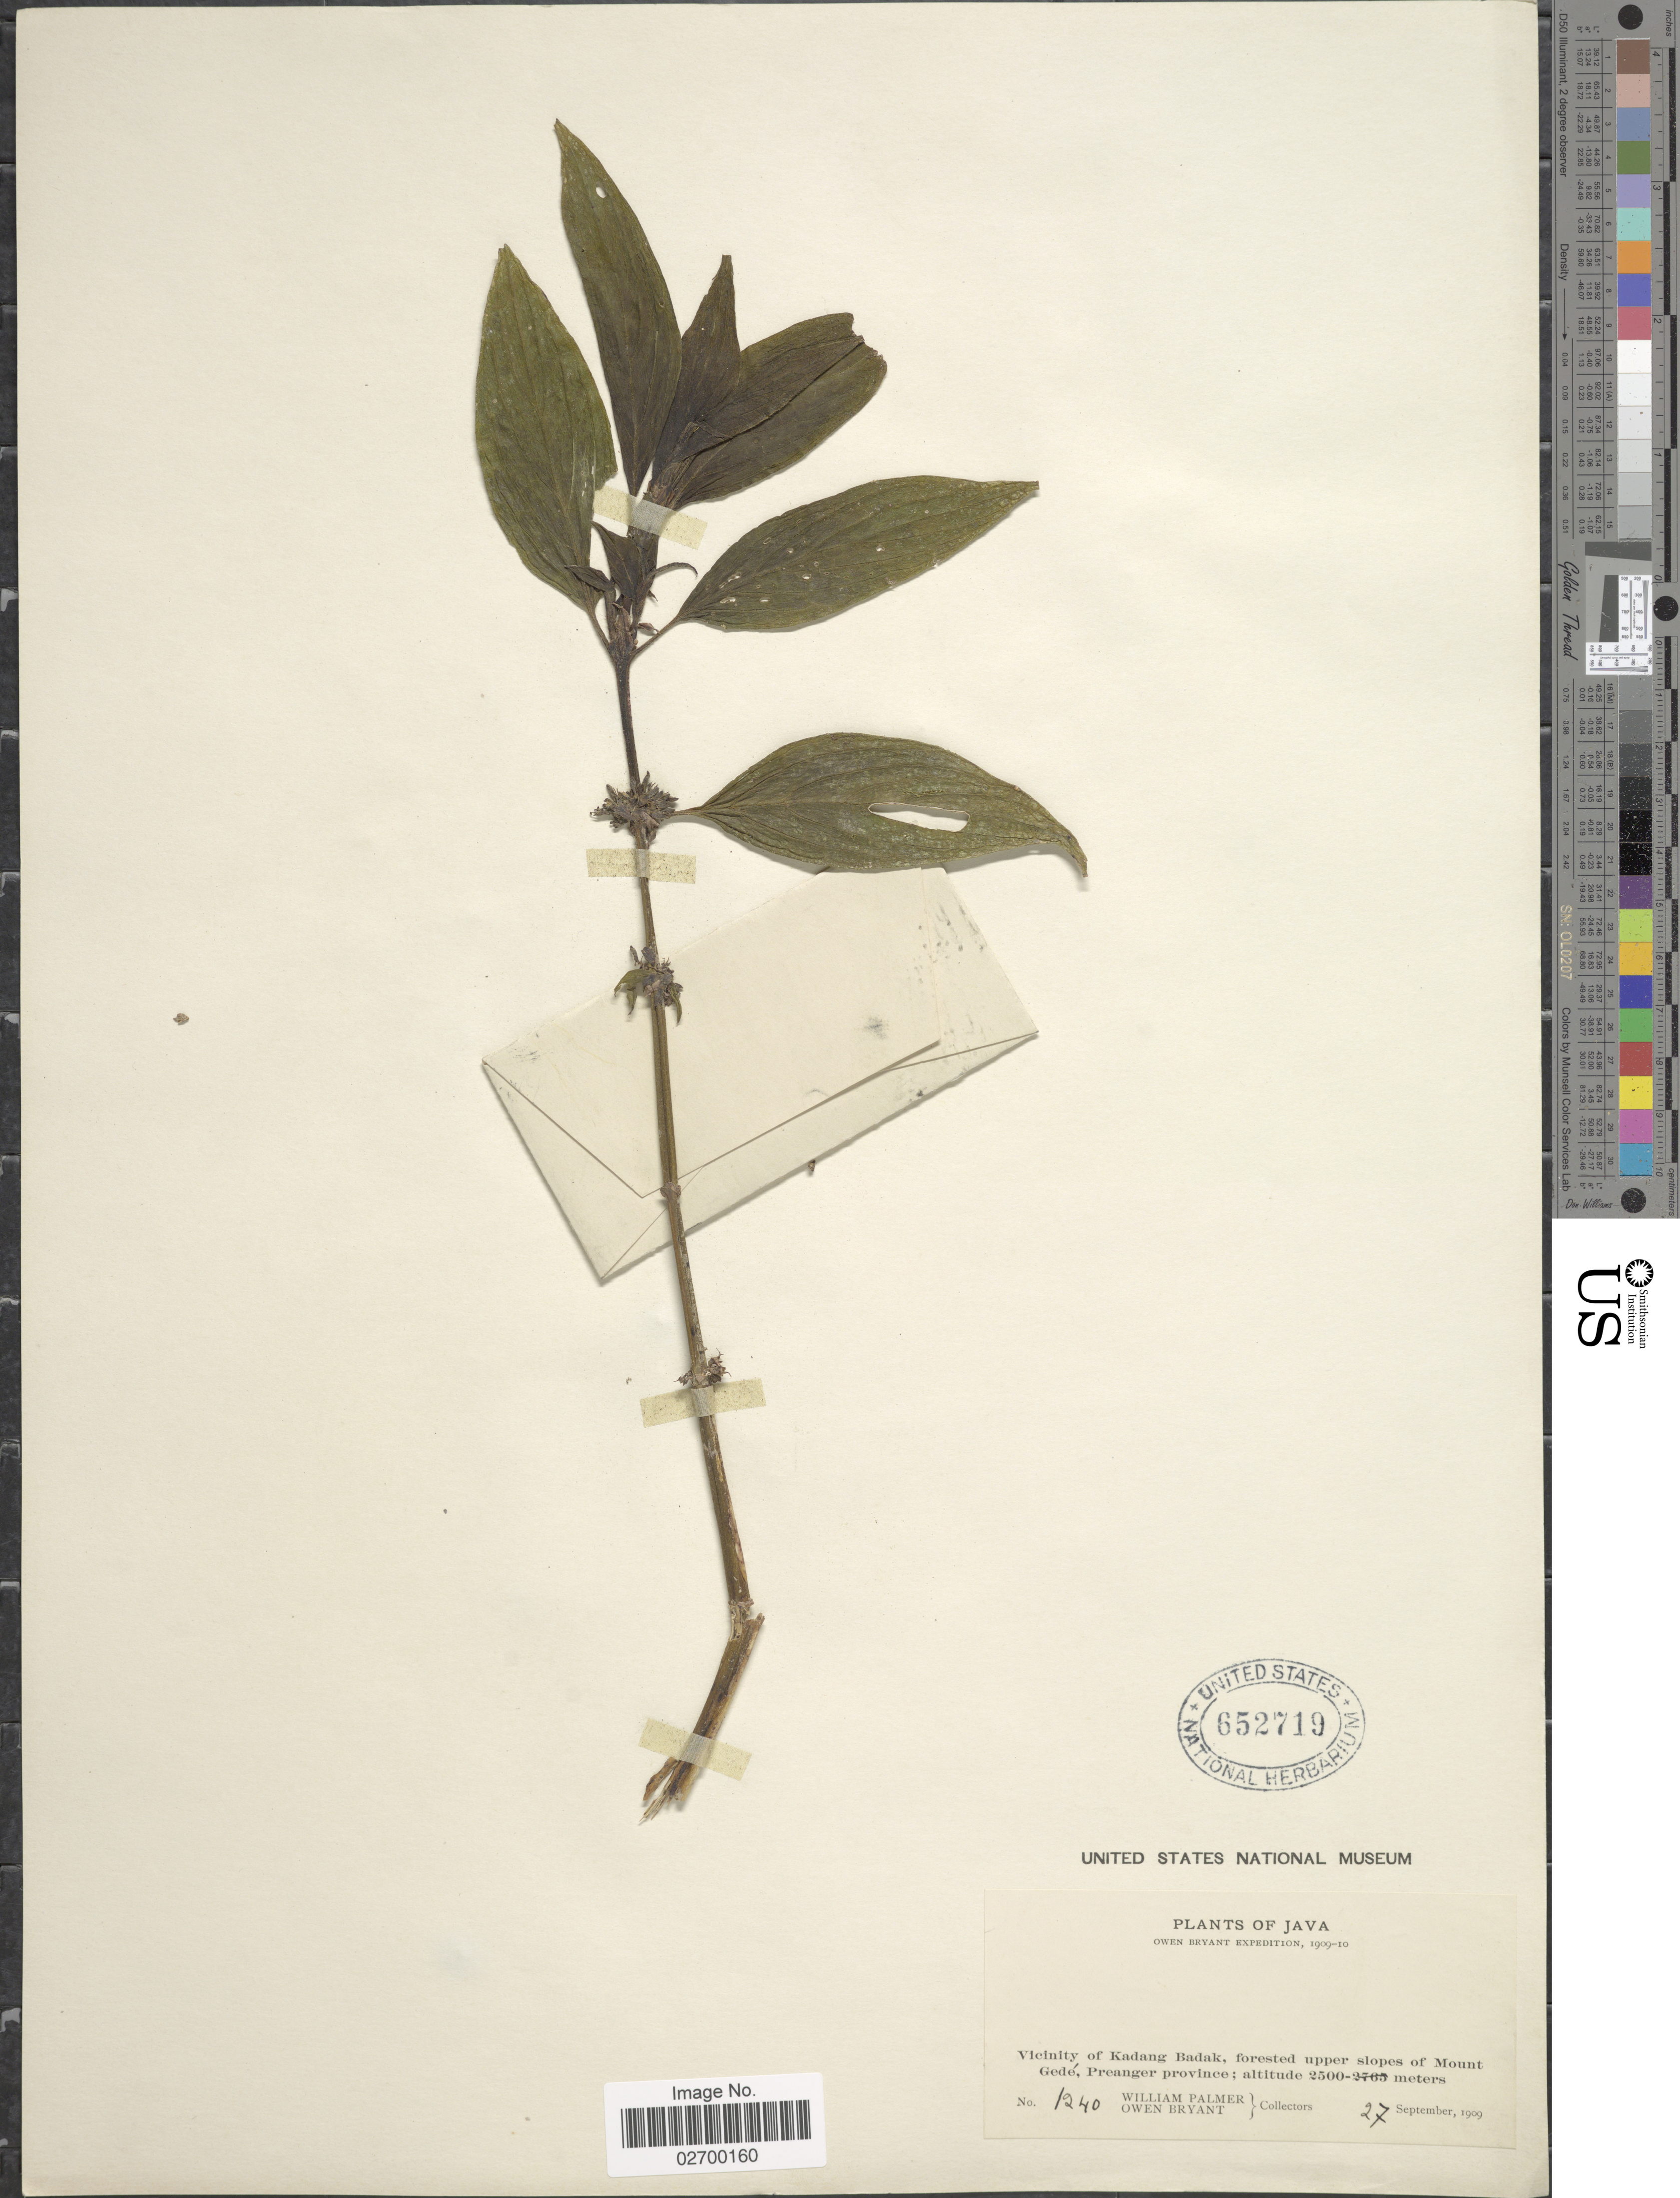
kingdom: Plantae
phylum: Tracheophyta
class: Magnoliopsida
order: Gentianales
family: Rubiaceae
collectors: W. Palmer & O. Bryant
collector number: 1240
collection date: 1909-09-27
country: Indonesia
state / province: Java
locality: Vicinity of Kadang Badak, forested upper slopes of Mount Gede, Preanger province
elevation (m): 2500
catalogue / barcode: US 652719